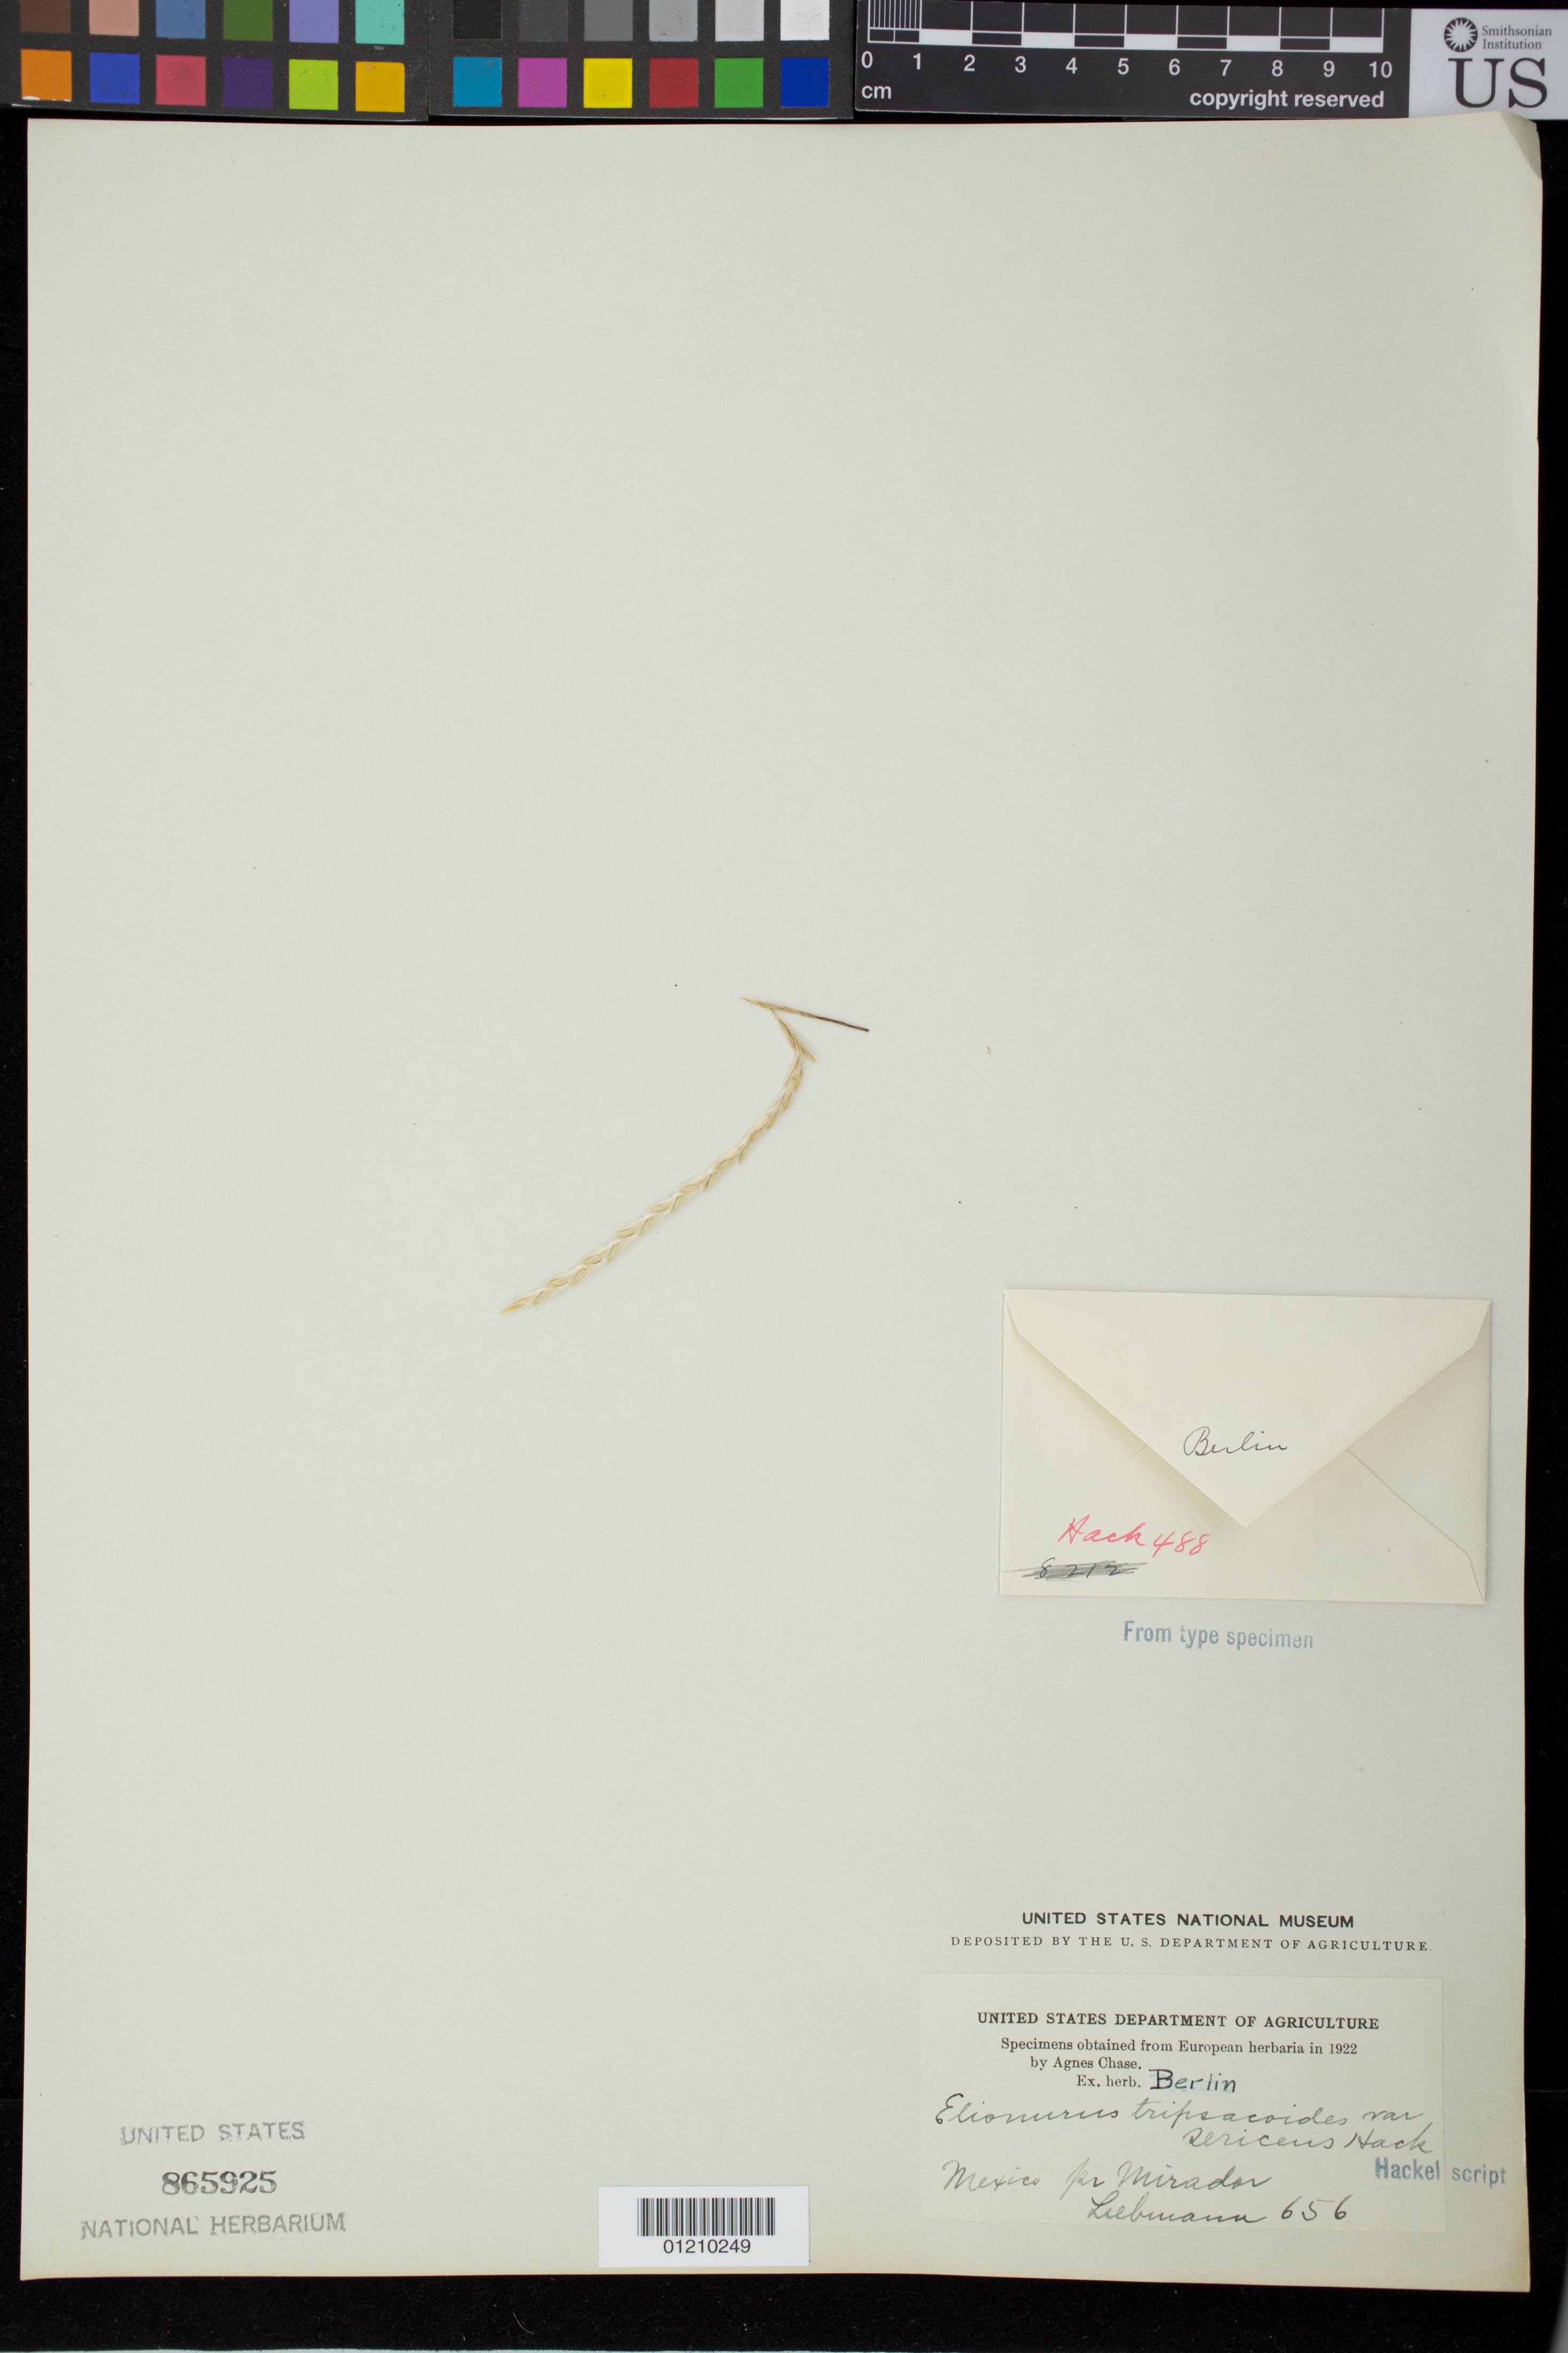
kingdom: Plantae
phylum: Tracheophyta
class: Liliopsida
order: Poales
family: Poaceae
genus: Elionurus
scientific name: Elionurus tripsacoides var. sericeus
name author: Hack.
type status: Isotype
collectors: F. M. Liebmann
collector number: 656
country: Mexico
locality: Mexico pr. Mirador.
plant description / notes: Fragmentary material of type specimen ex herb. Berlin.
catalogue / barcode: US 865925